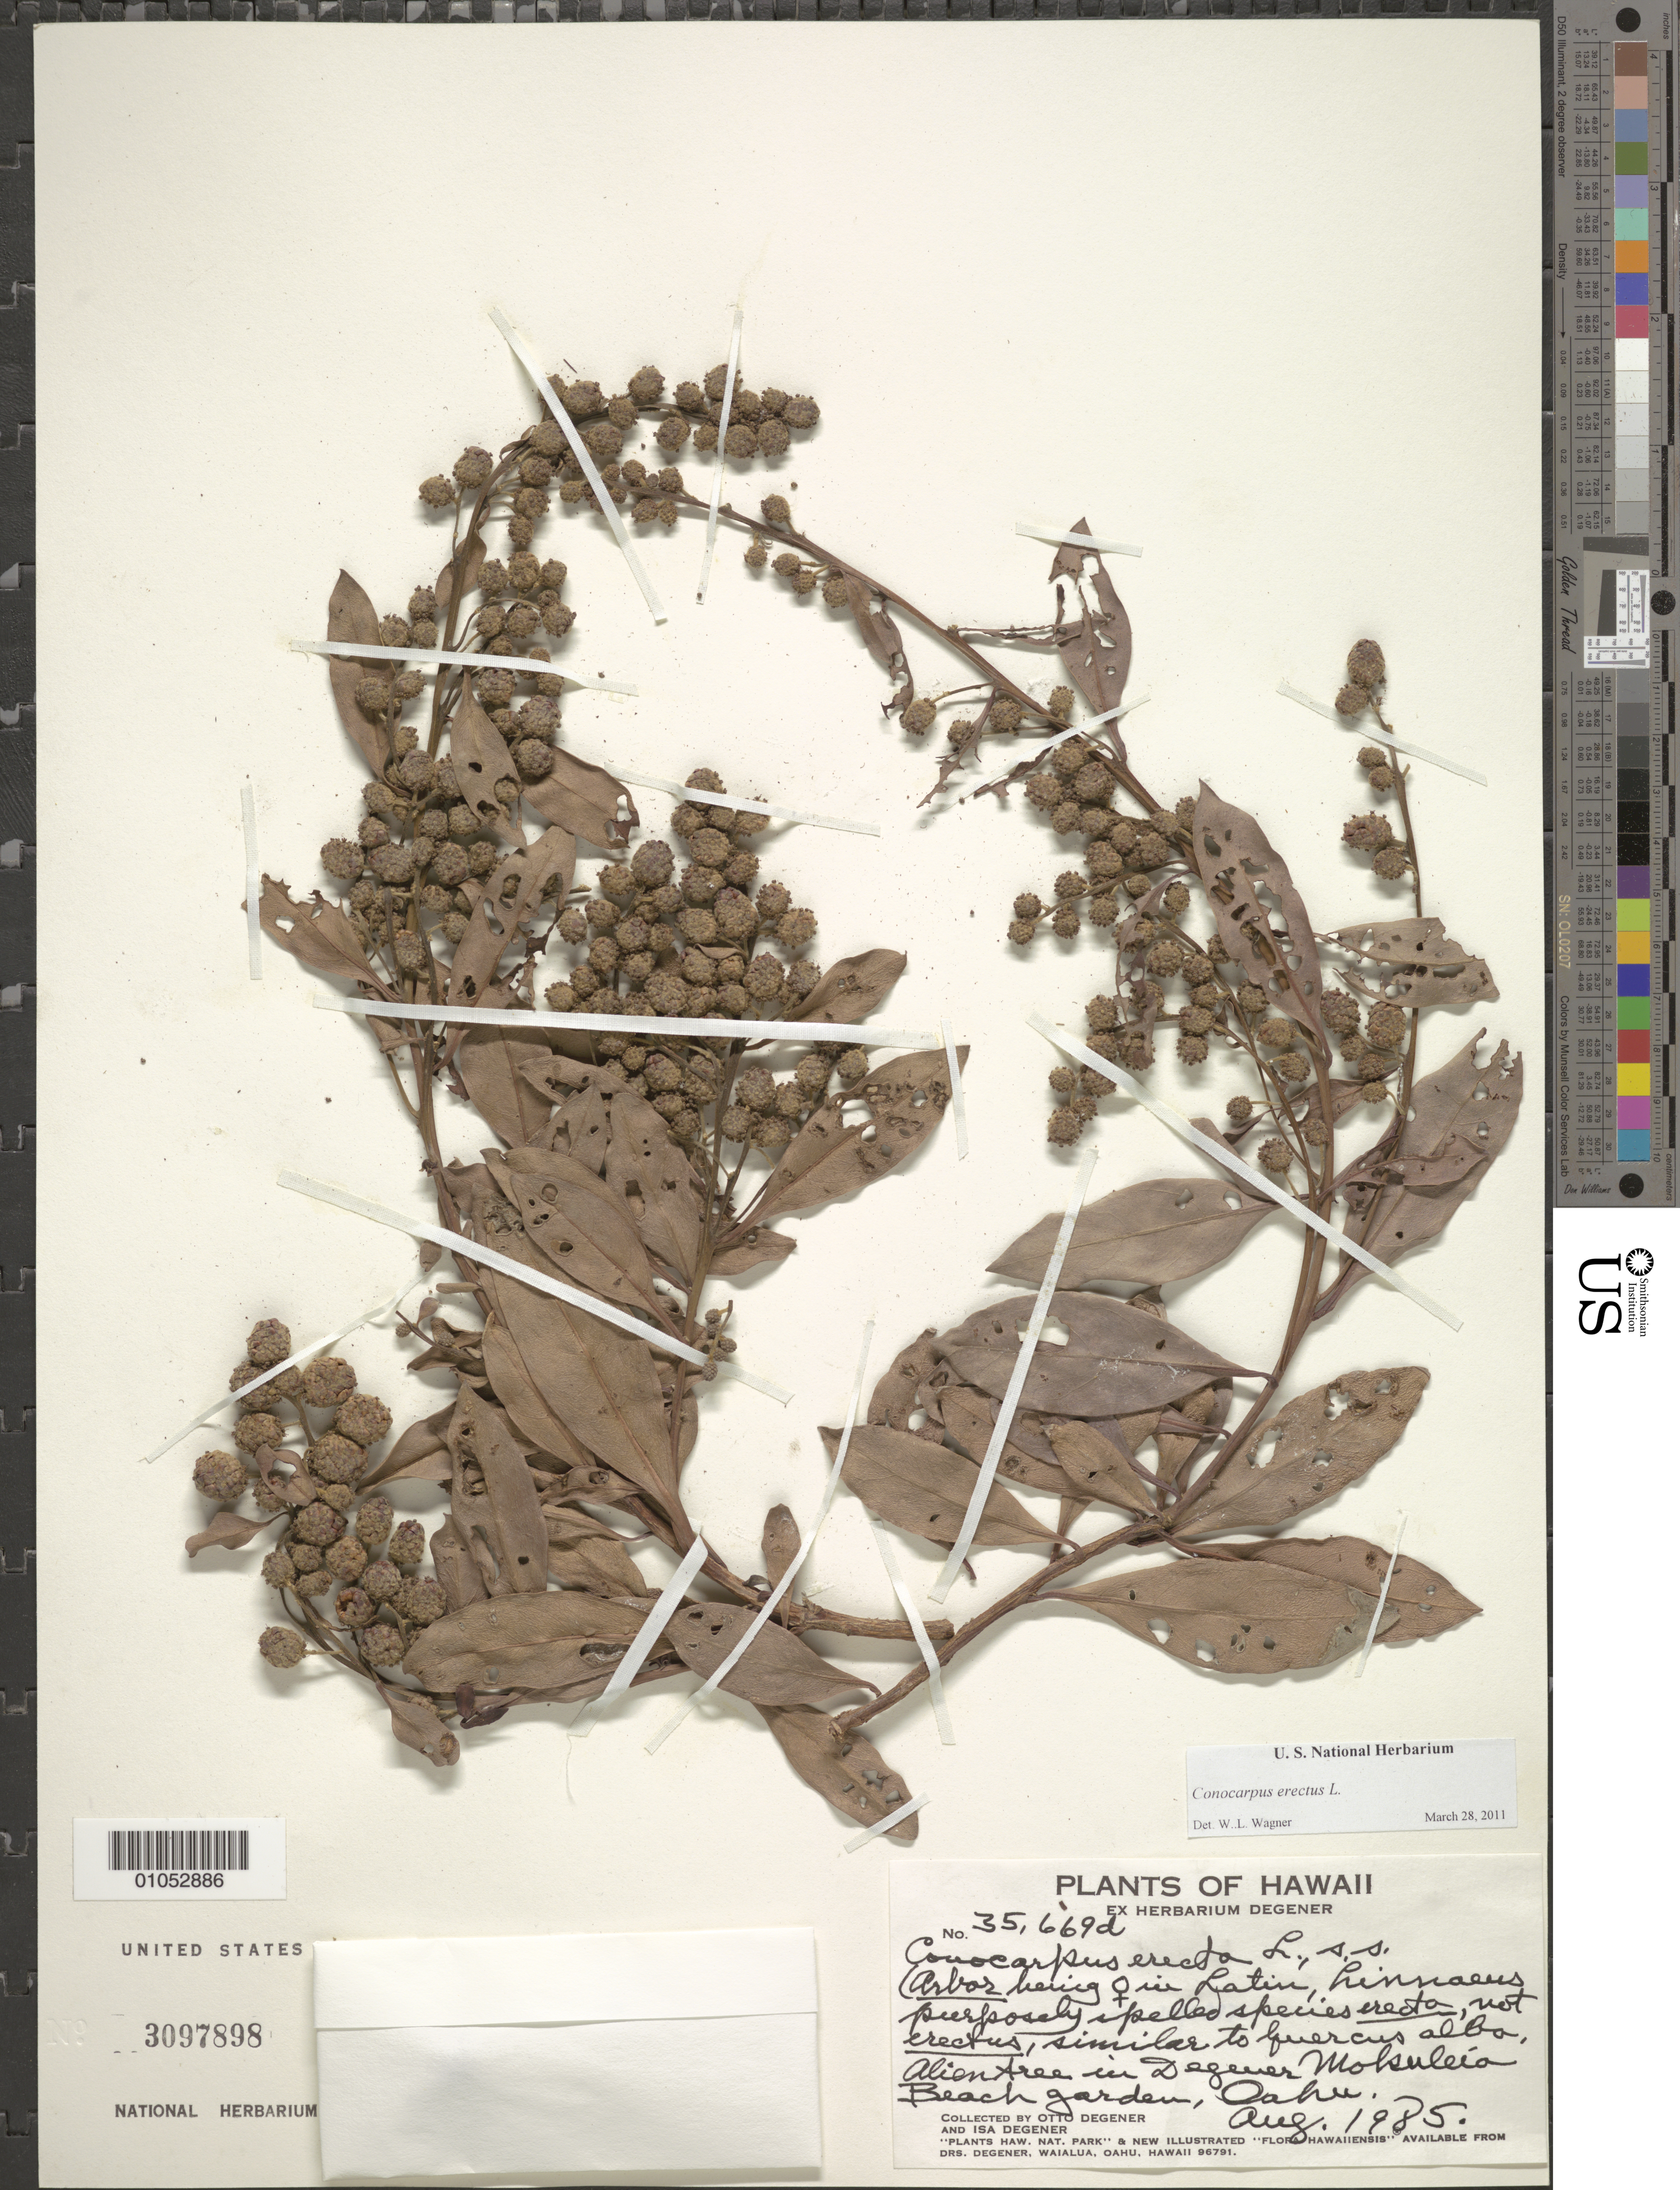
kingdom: Plantae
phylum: Tracheophyta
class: Magnoliopsida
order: Myrtales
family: Combretaceae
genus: Conocarpus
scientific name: Conocarpus erectus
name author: L.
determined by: Wagner, W. L., (BOT), Smithsonian Institution - National Museum of Natural History (UNITED STATES)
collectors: O. Degener & I. Degener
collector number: d35669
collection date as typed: Aug 1985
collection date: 1985-08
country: United States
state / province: Hawaii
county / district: Honolulu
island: Oahu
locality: Molsuleia Beach Garden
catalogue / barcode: US 3097898